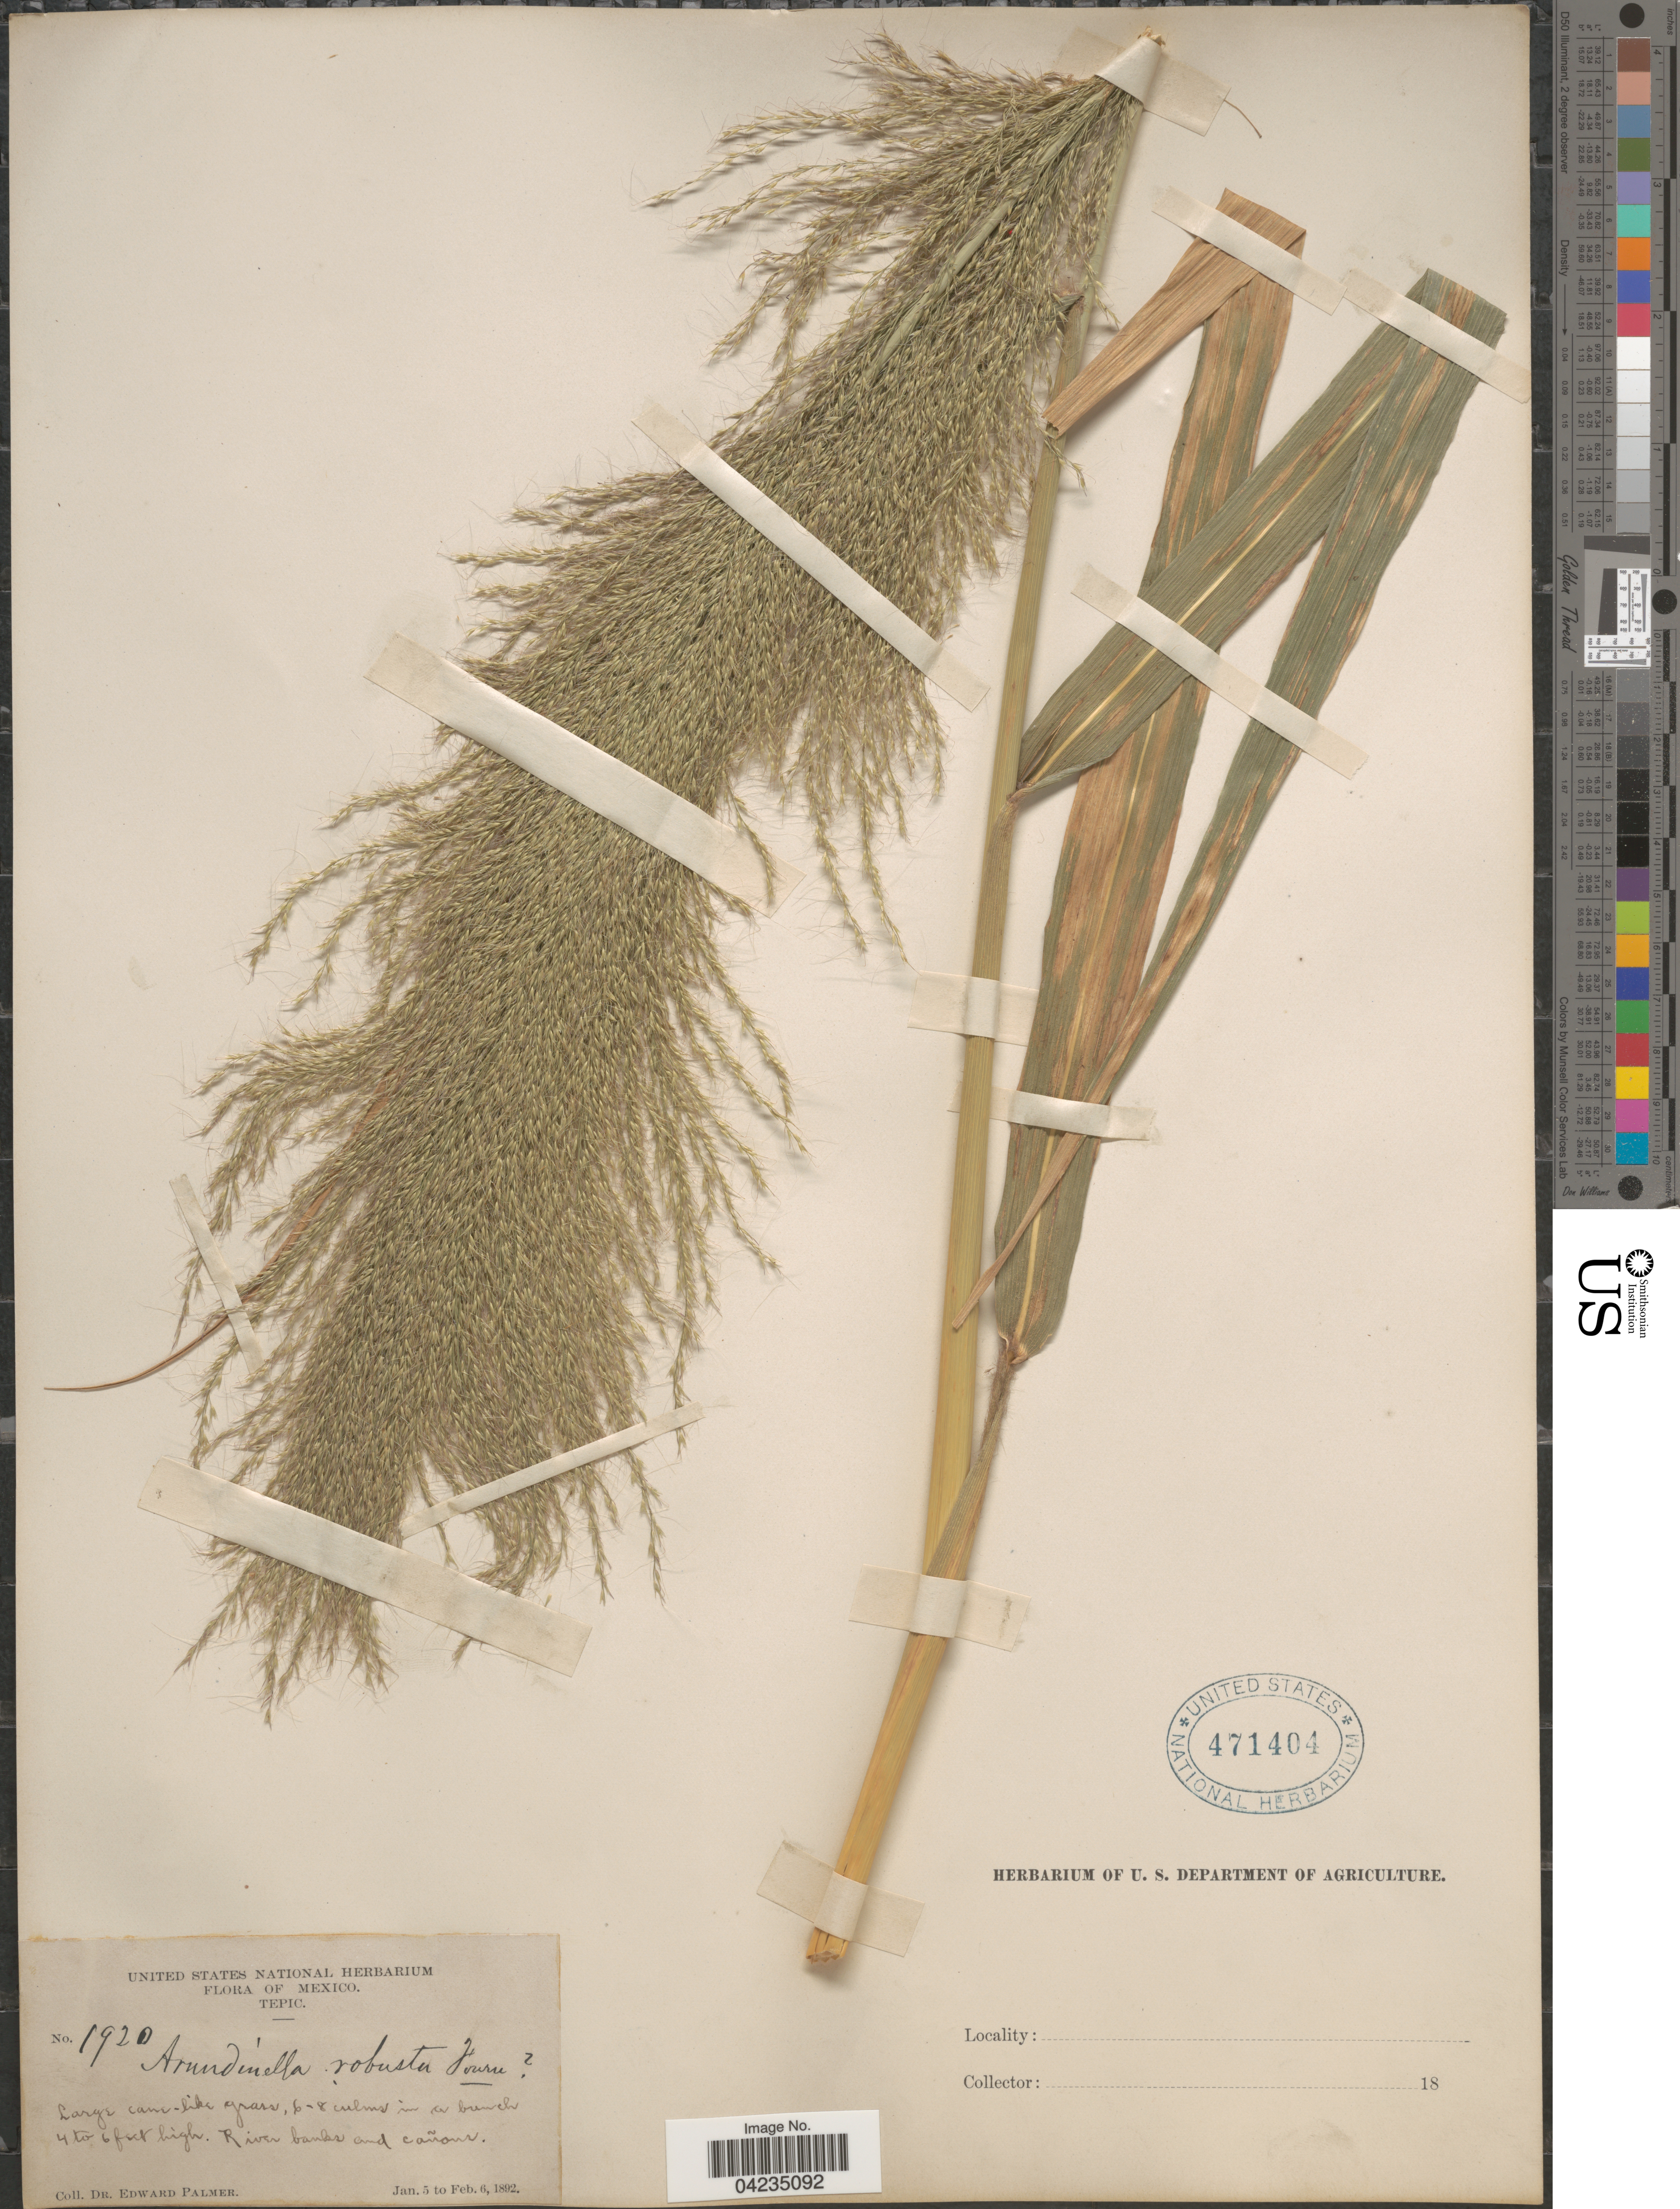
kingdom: Plantae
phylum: Tracheophyta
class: Liliopsida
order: Poales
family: Poaceae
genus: Arundinella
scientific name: Arundinella deppeana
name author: Nees ex Steud.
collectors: E. Palmer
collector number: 1920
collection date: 1892-01-05/1892-02-06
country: Mexico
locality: Tepic. River banks and cañons.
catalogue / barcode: US 471404